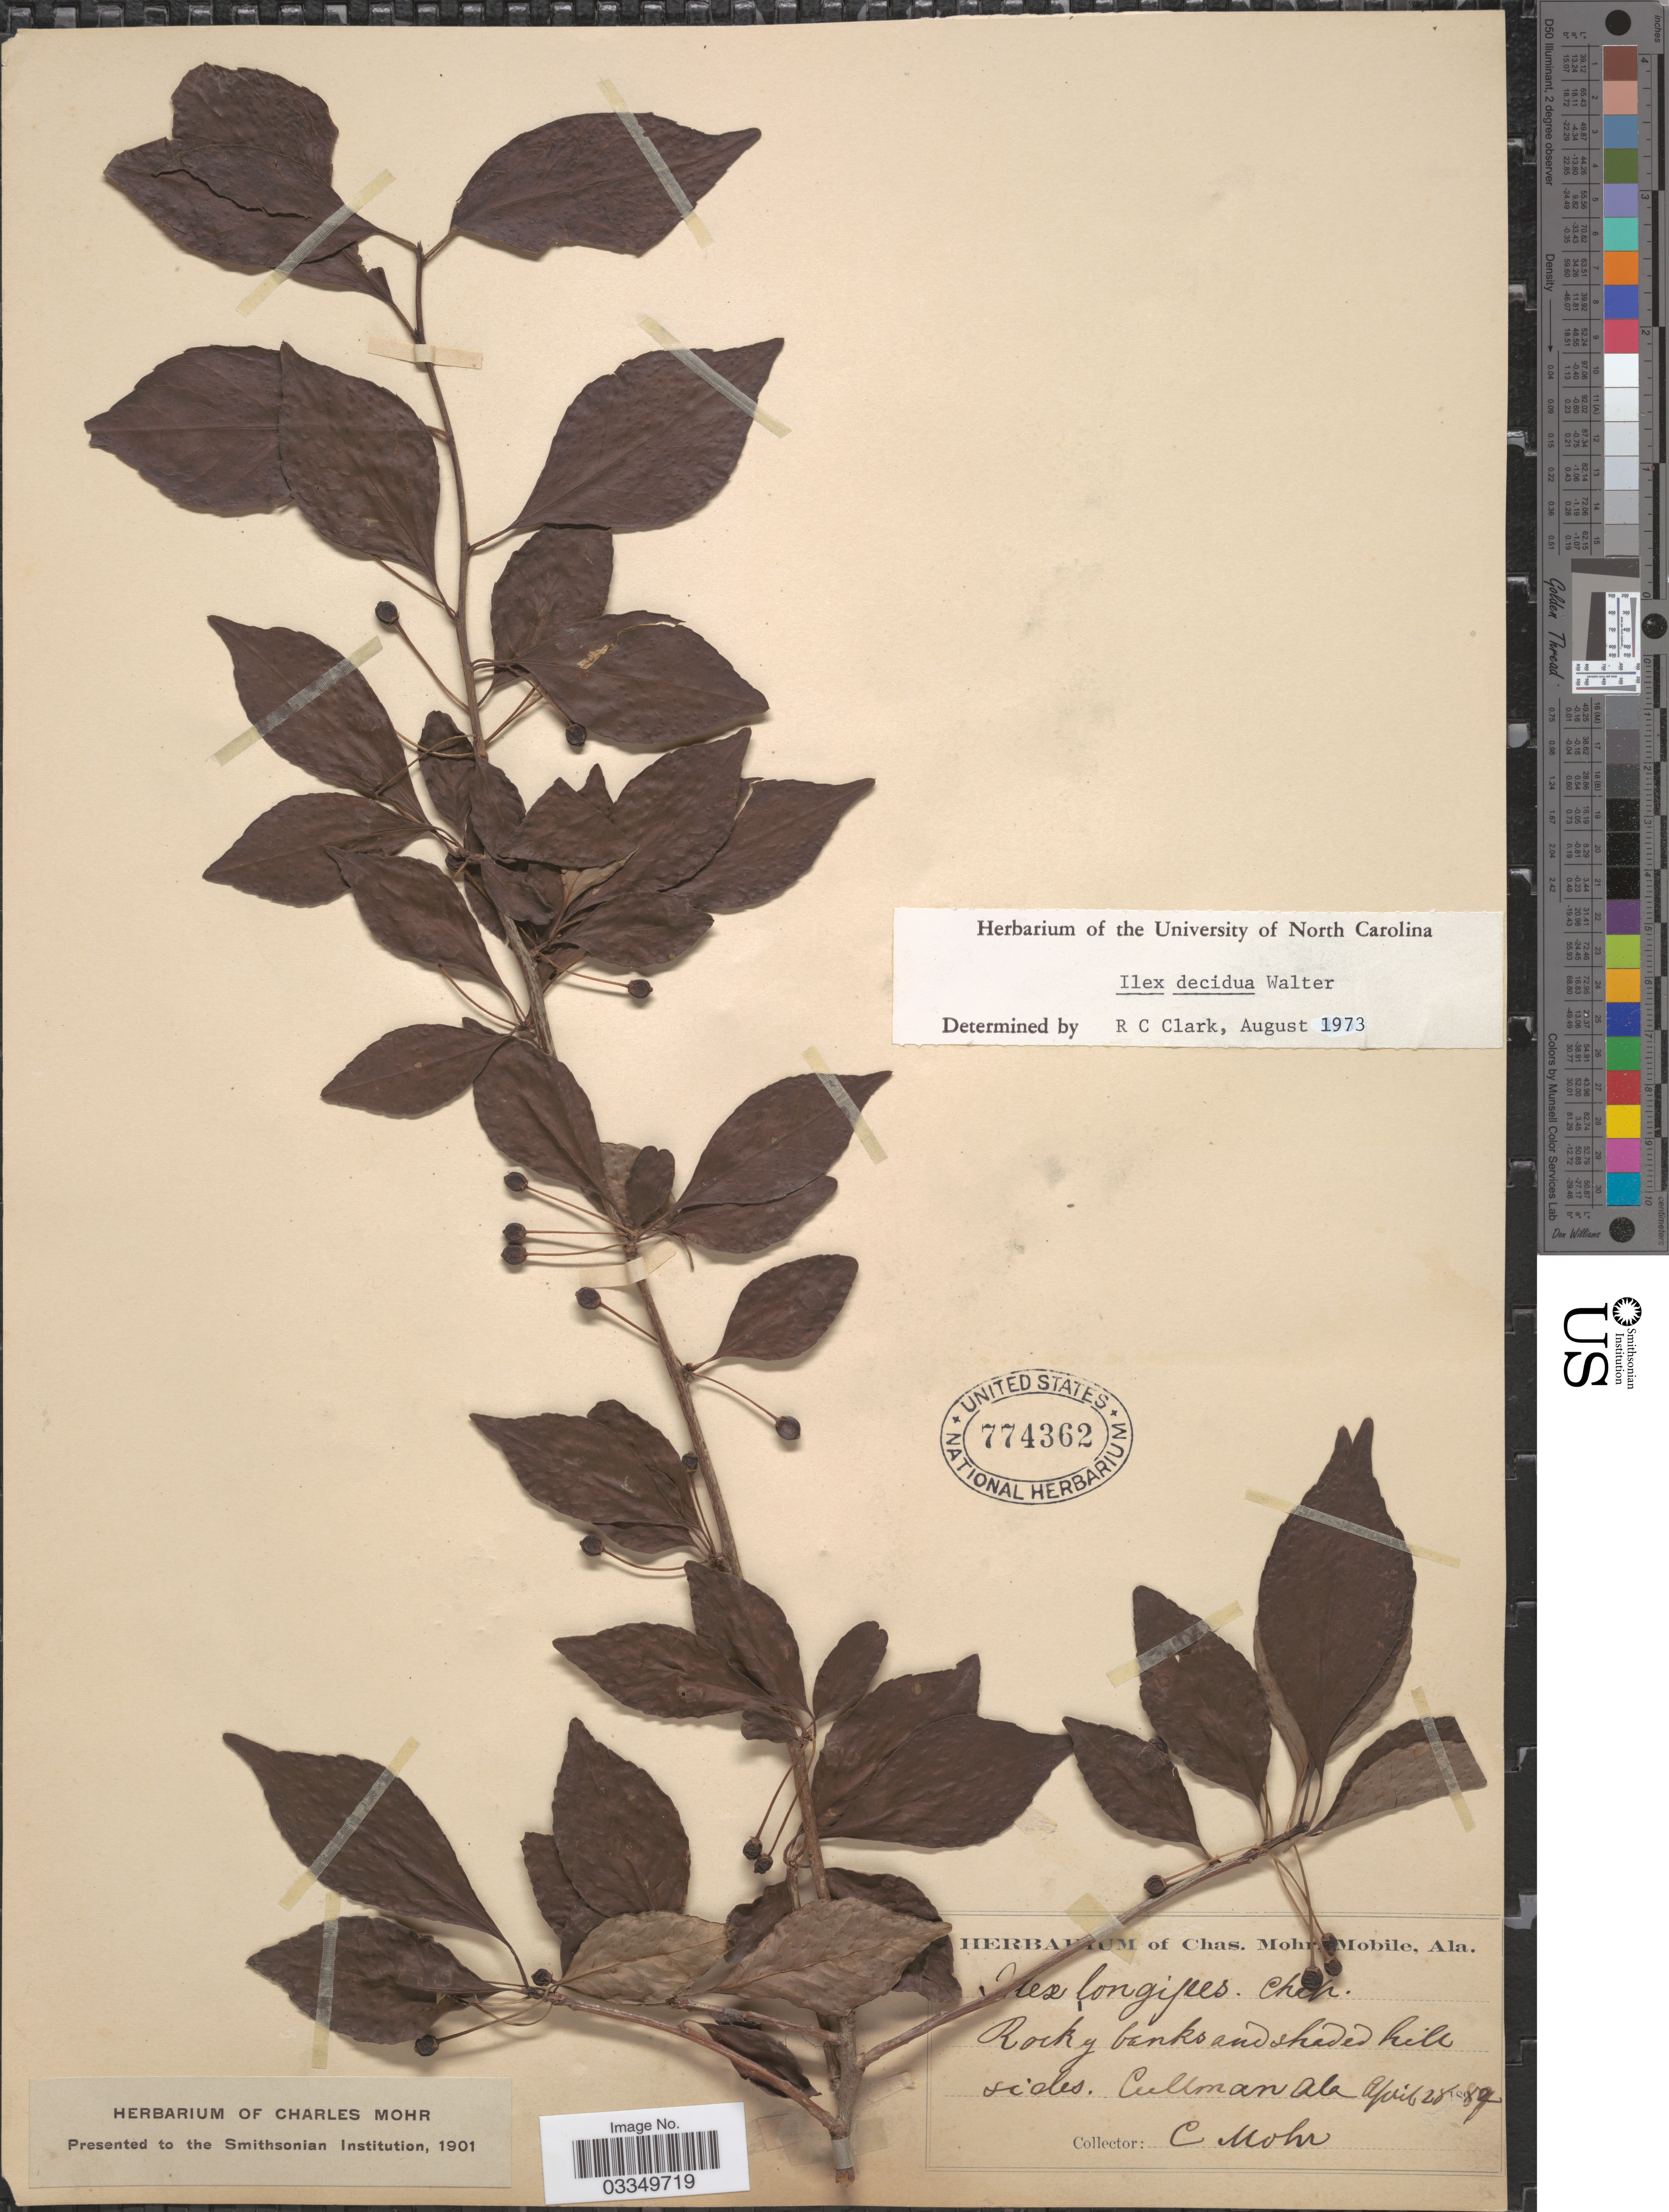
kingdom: Plantae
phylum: Tracheophyta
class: Magnoliopsida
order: Aquifoliales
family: Aquifoliaceae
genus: Ilex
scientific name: Ilex decidua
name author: Walter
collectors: C. Mohr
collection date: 1887-04-28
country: United States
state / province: Alabama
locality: Cullman.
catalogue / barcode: US 774362